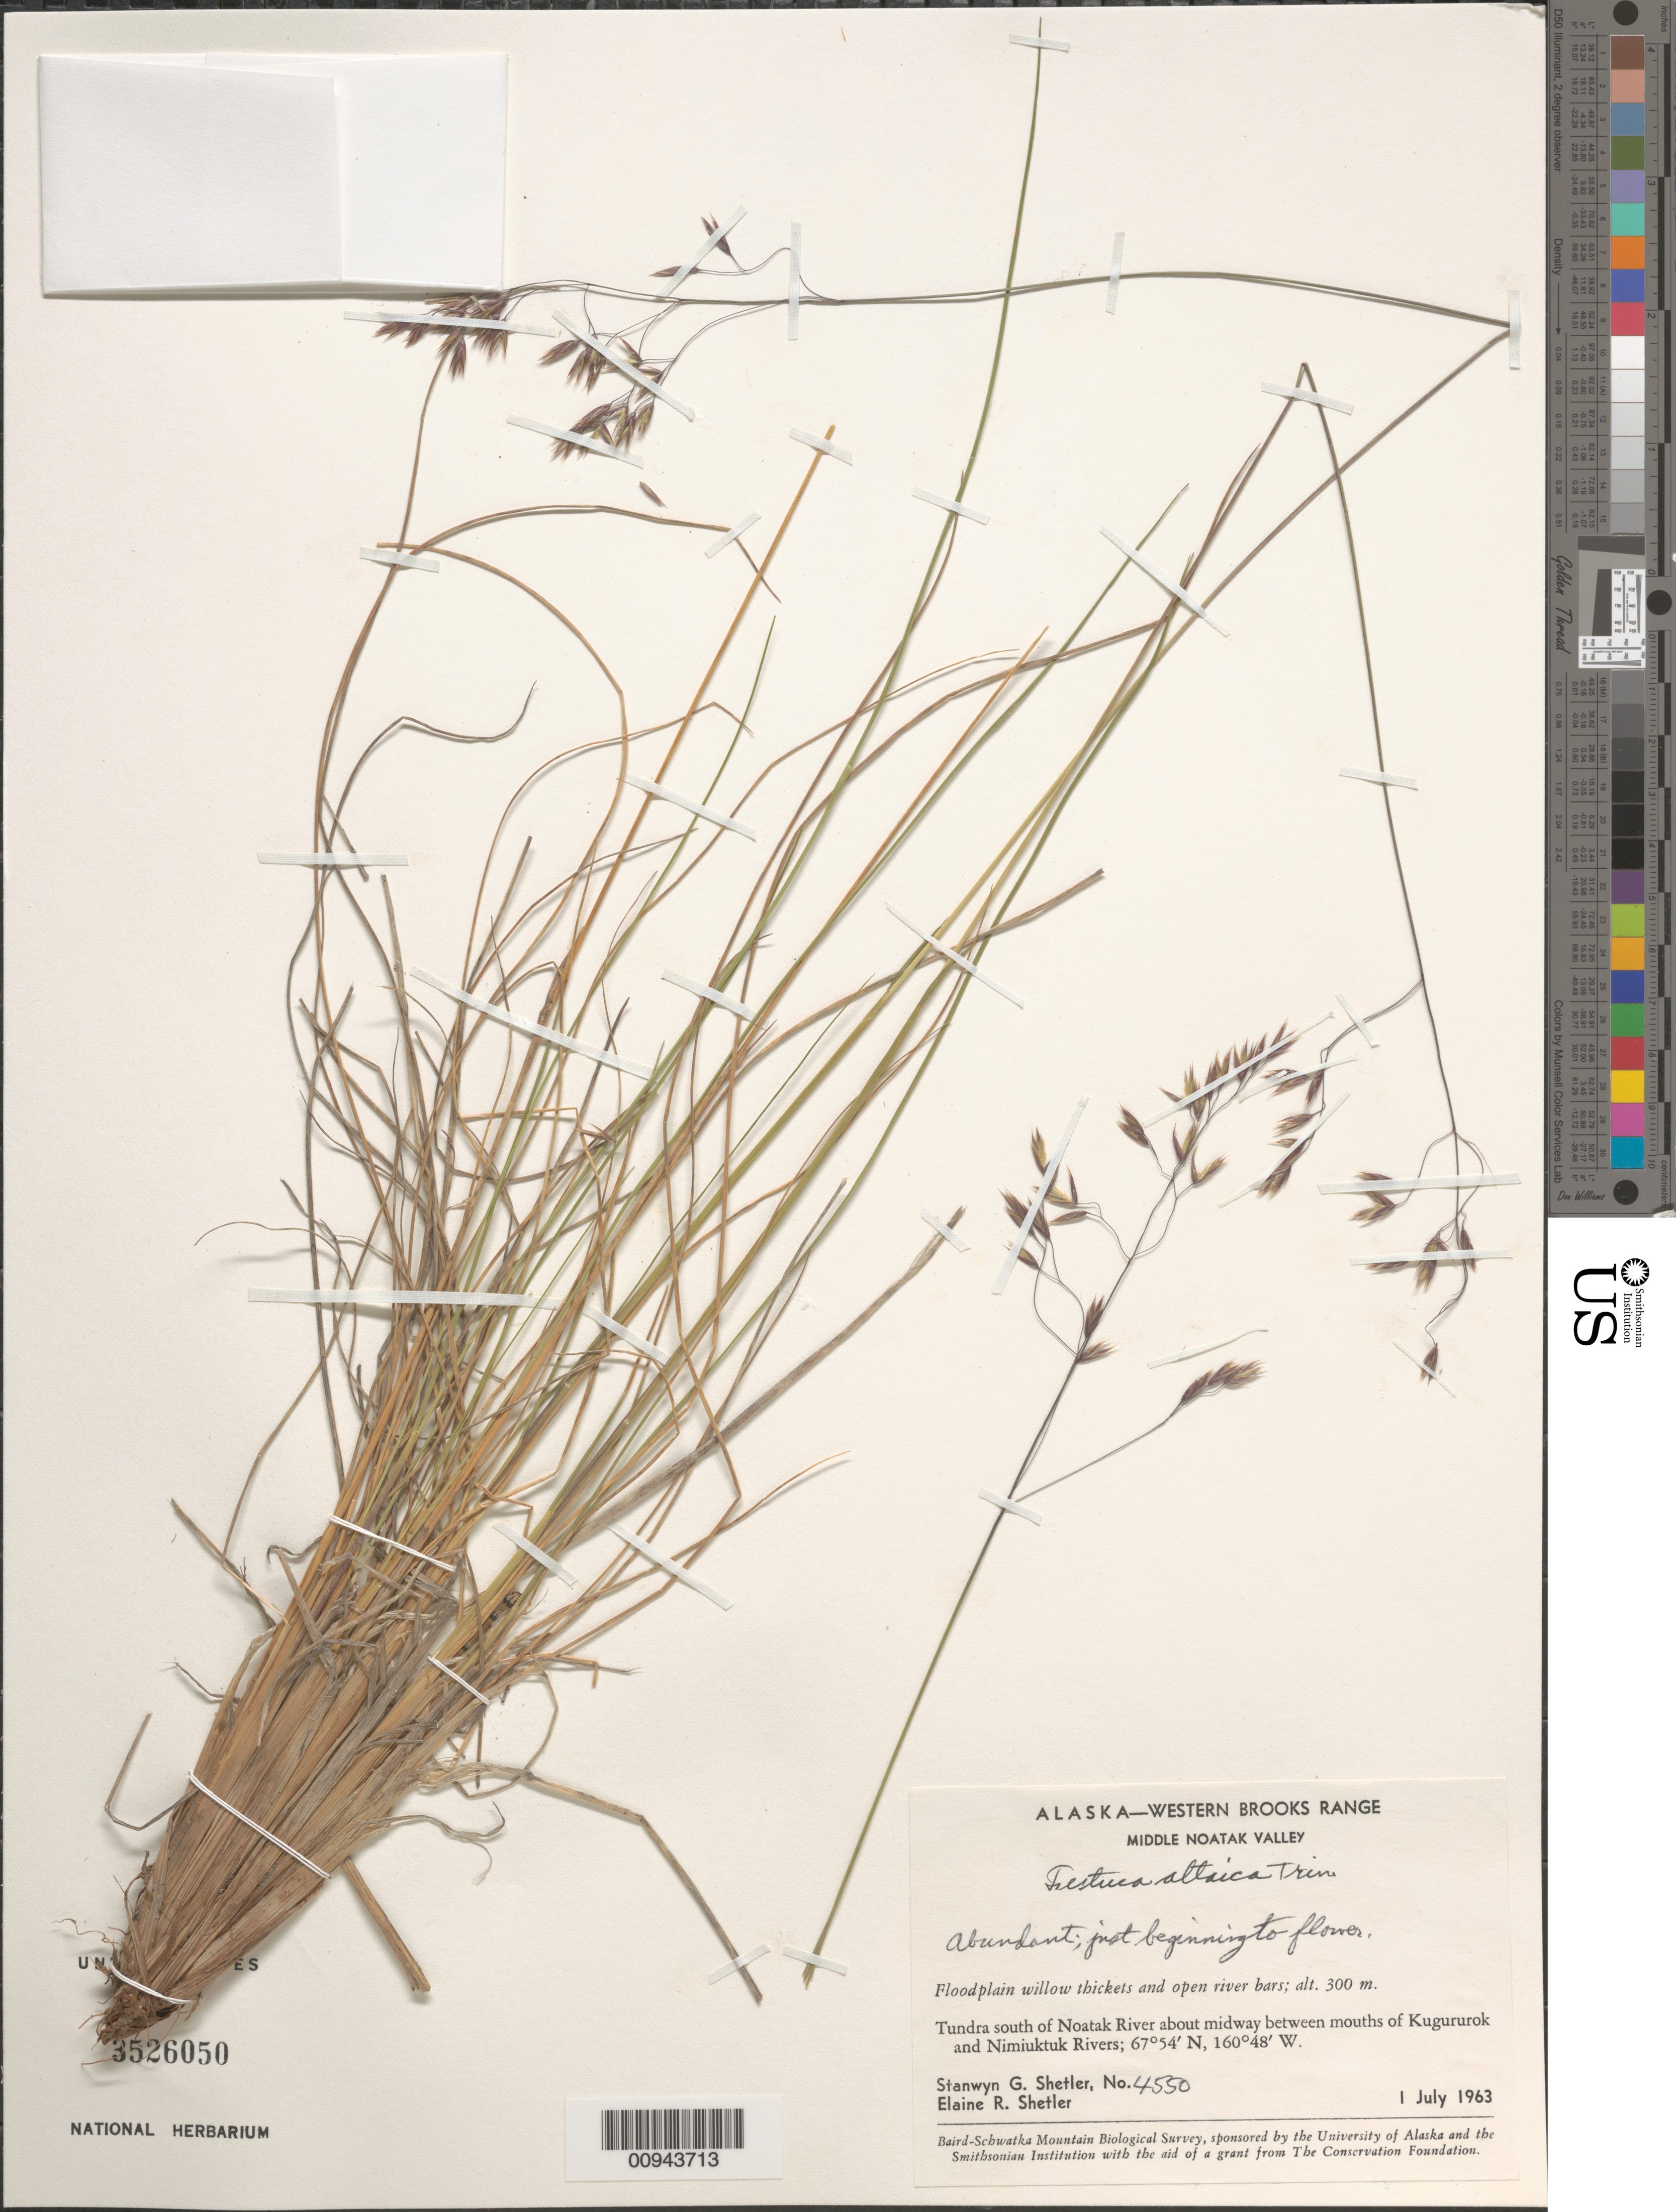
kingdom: Plantae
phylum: Tracheophyta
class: Liliopsida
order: Poales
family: Poaceae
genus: Festuca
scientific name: Festuca altaica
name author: Trin.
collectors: S. Shetler & E. R. Shetler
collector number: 4550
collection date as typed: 01 Jul 1963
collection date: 1963-07-01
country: United States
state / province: Alaska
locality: S of Noatak River about midway between mouths of Kugururok and Nimiuktuk Rivers. Western Brooks Range, Middle Noatak Valley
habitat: Tundra. Floodplain willow thickets and open river bars.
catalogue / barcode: US 3526050